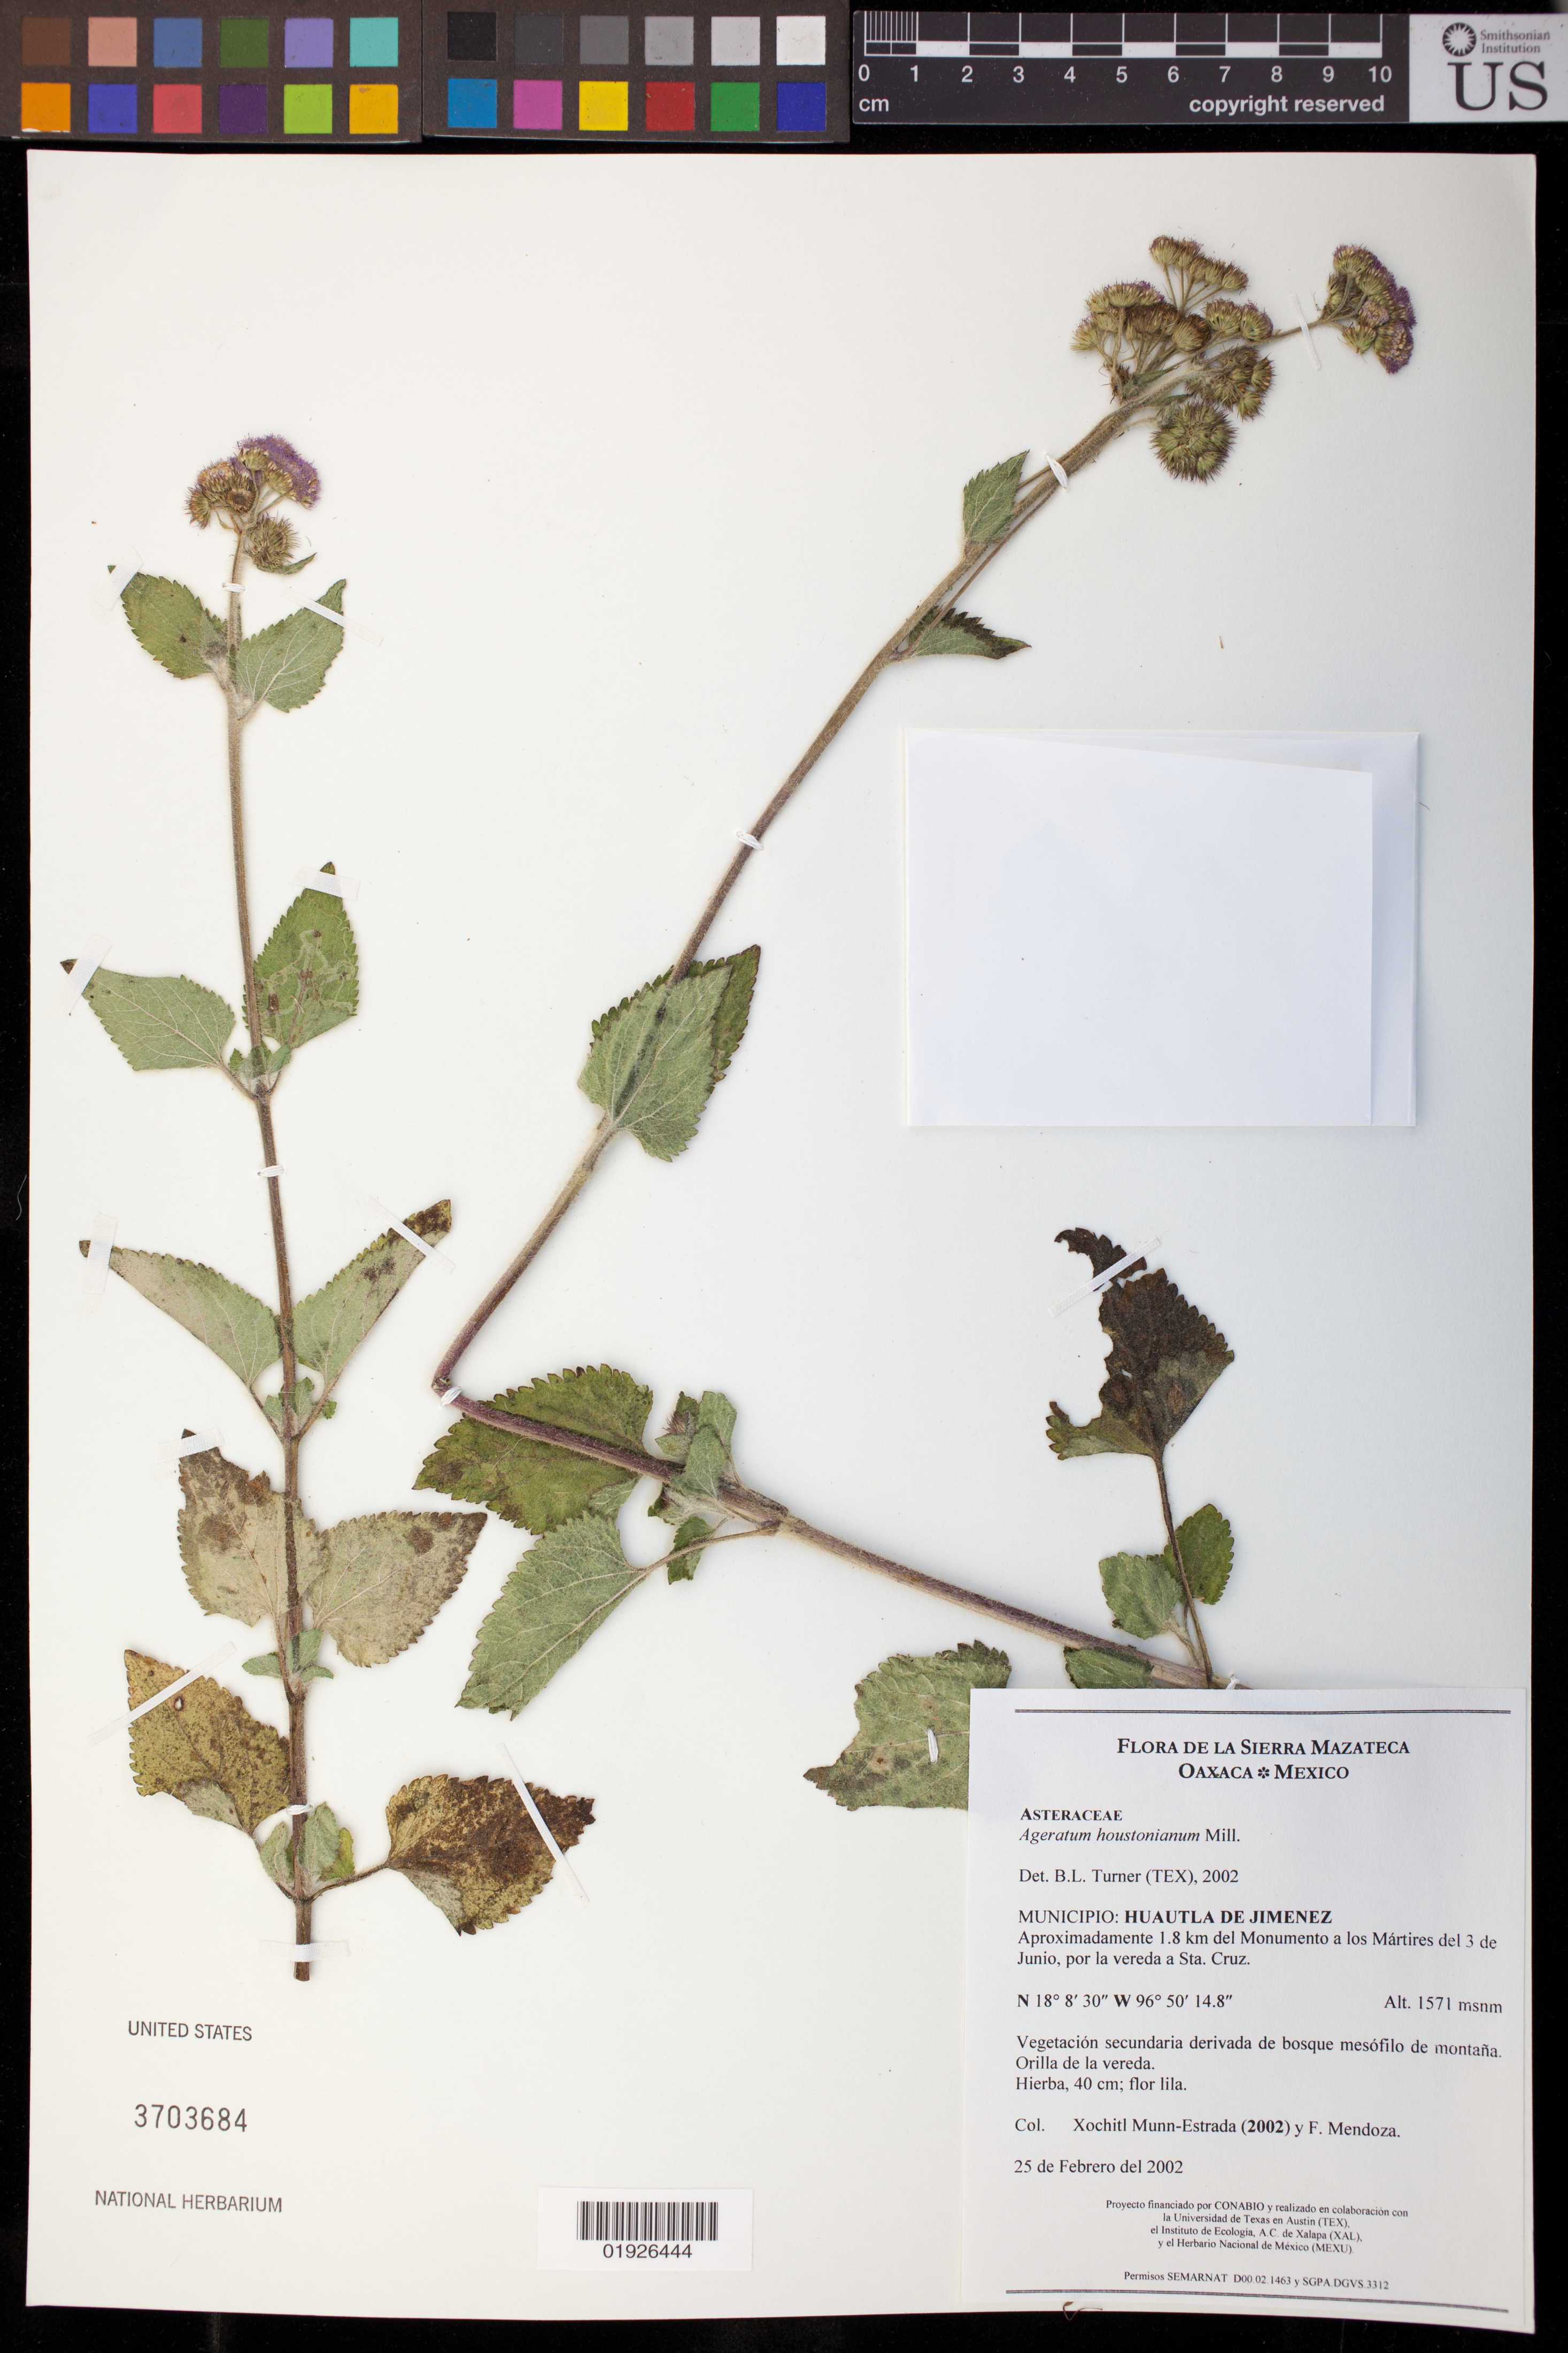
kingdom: Plantae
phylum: Tracheophyta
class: Magnoliopsida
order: Asterales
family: Asteraceae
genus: Ageratum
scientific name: Ageratum houstonianum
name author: Mill.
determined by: Turner, B. L.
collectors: X. Munn-Estrada & F. Mendoza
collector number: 2002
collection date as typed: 25 de Febrero del 2002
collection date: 2002-02-25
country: Mexico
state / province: Oaxaca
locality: Municipio: Huautla de Jimenez. Aprox. 1.8 km del Monumento a los Martires del 3 de Junio, por la vereda a Sta. Cruz.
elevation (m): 1571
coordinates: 18 8 30 N, 96 50 14.8 W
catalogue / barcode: US 3703684